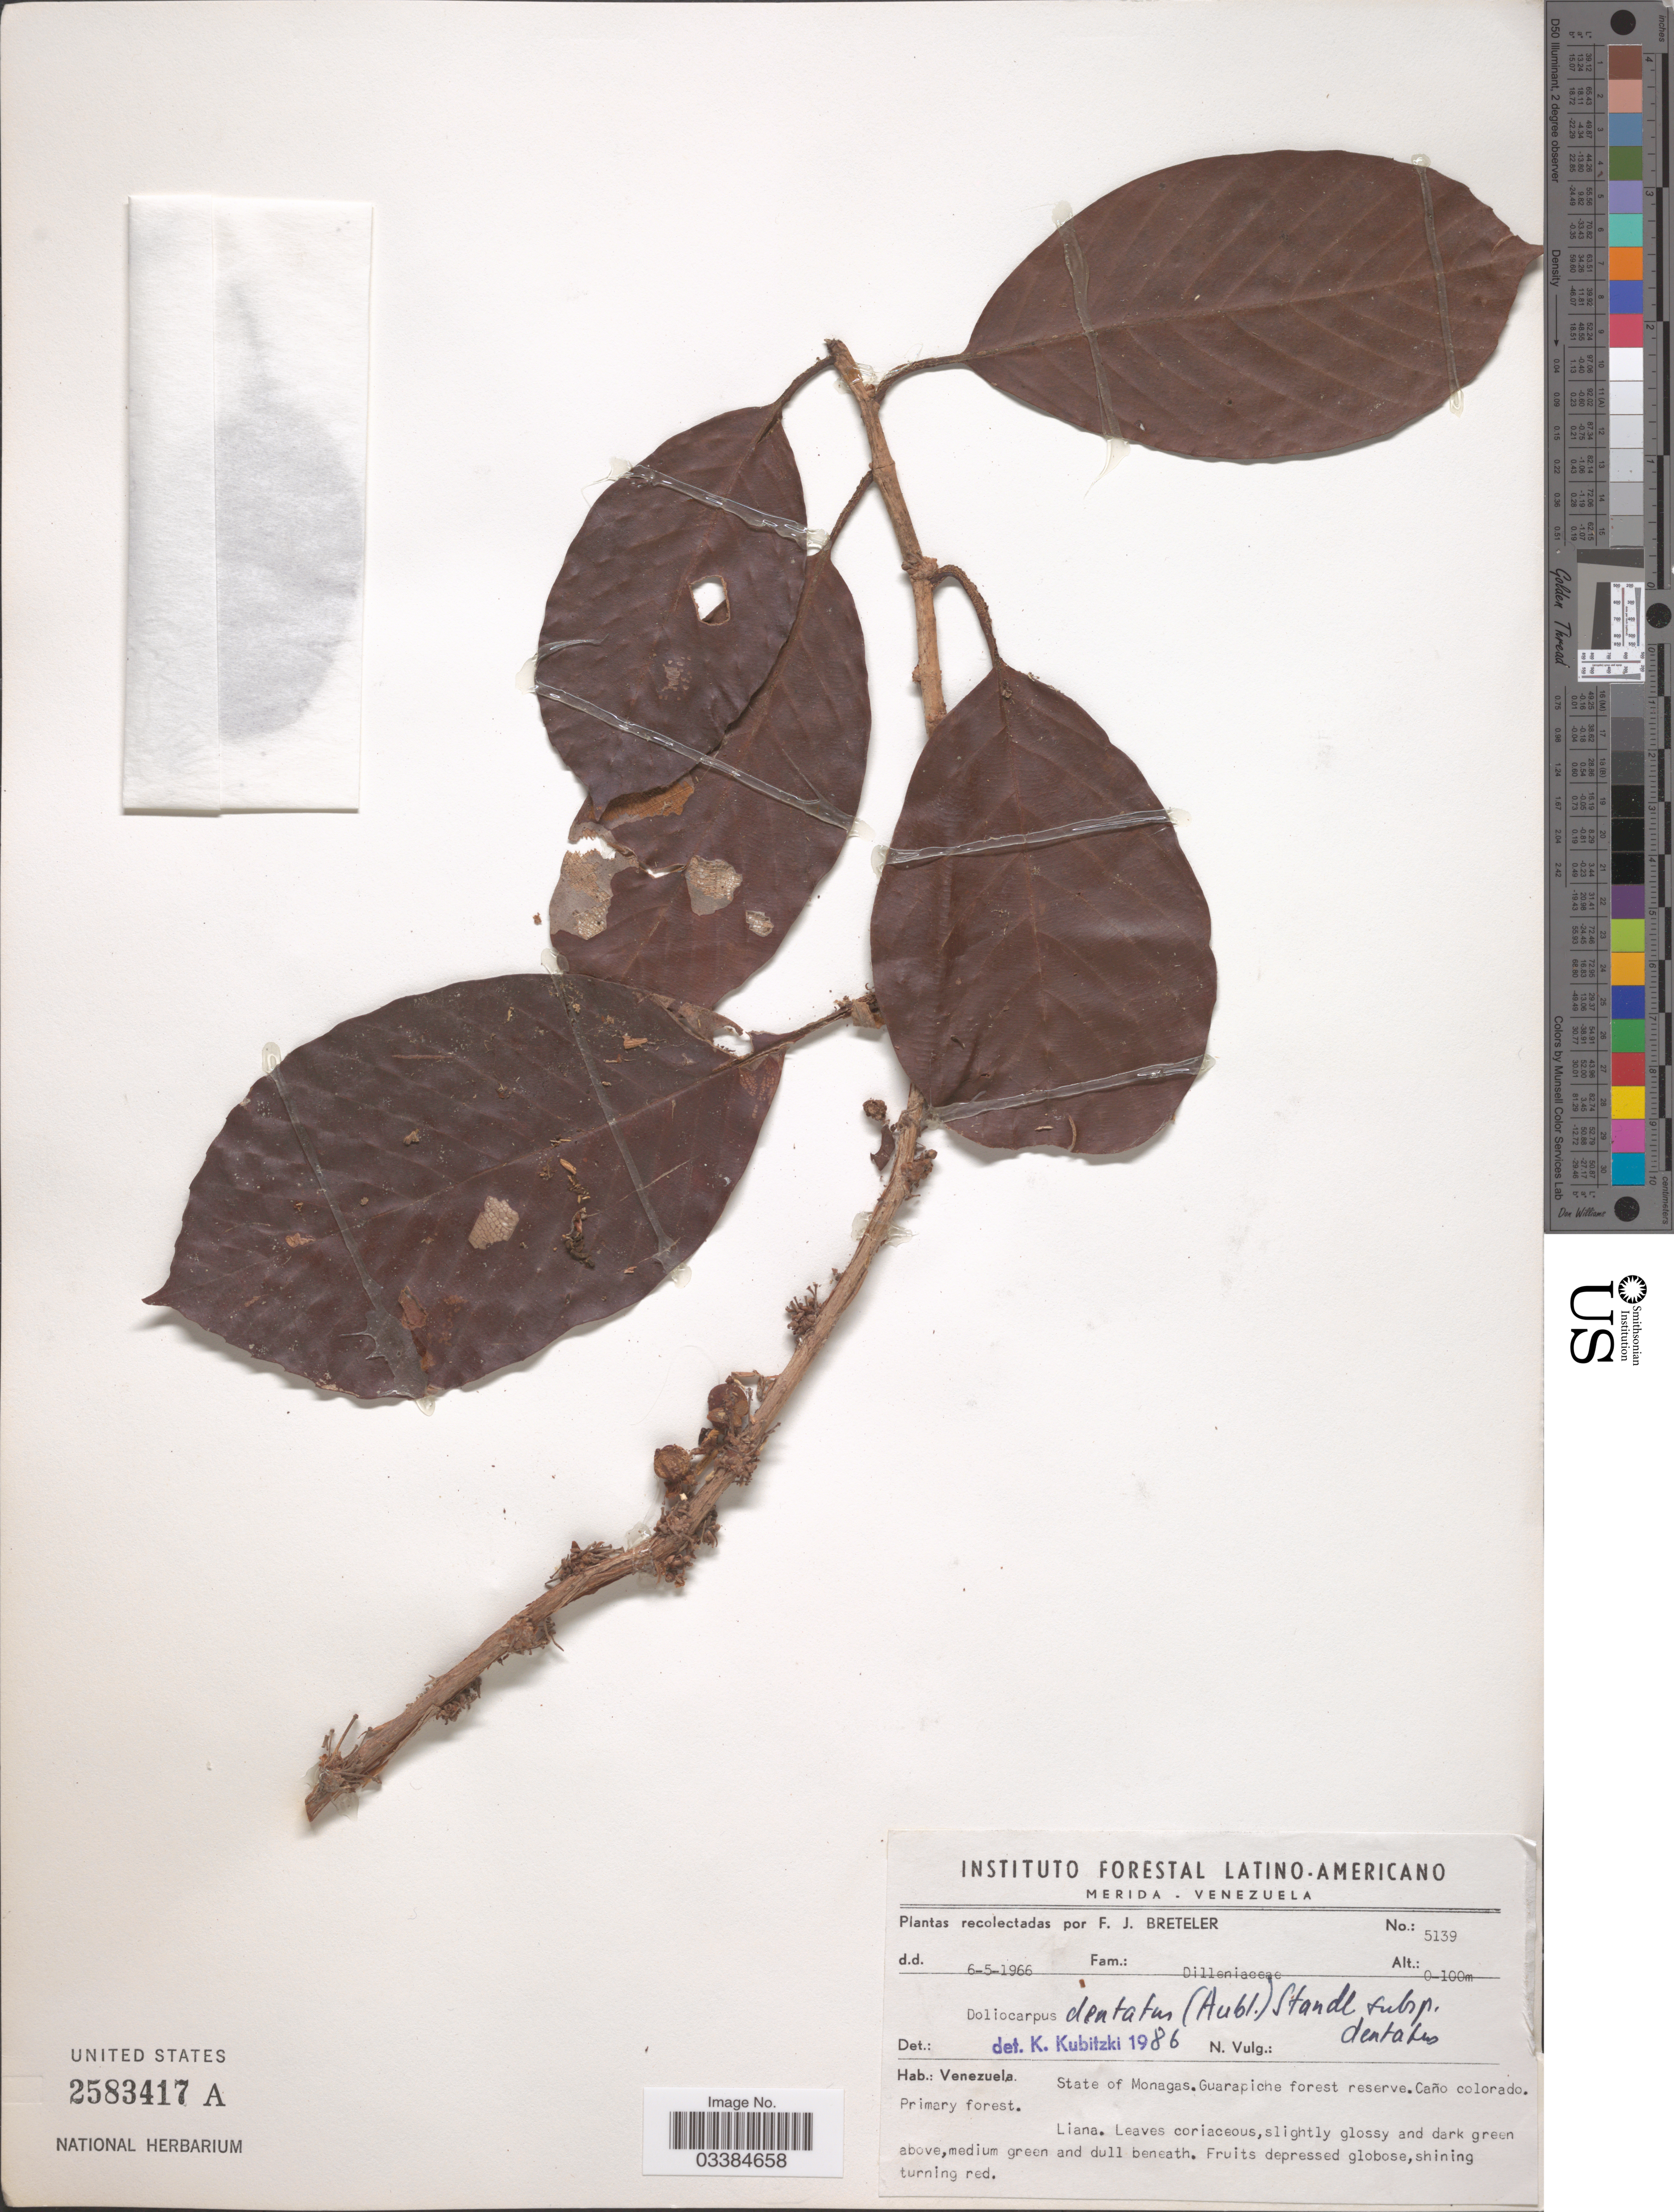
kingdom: Plantae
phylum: Tracheophyta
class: Magnoliopsida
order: Dilleniales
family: Dilleniaceae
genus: Doliocarpus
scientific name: Doliocarpus dentatus subsp. dentatus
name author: (Aubl.) Standl.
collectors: F. J. Breteler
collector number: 5139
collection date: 1966-05-06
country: Venezuela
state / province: Monagas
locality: Guarapiche forest reserve. Caño colorado.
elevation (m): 0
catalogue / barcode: US 2583417A